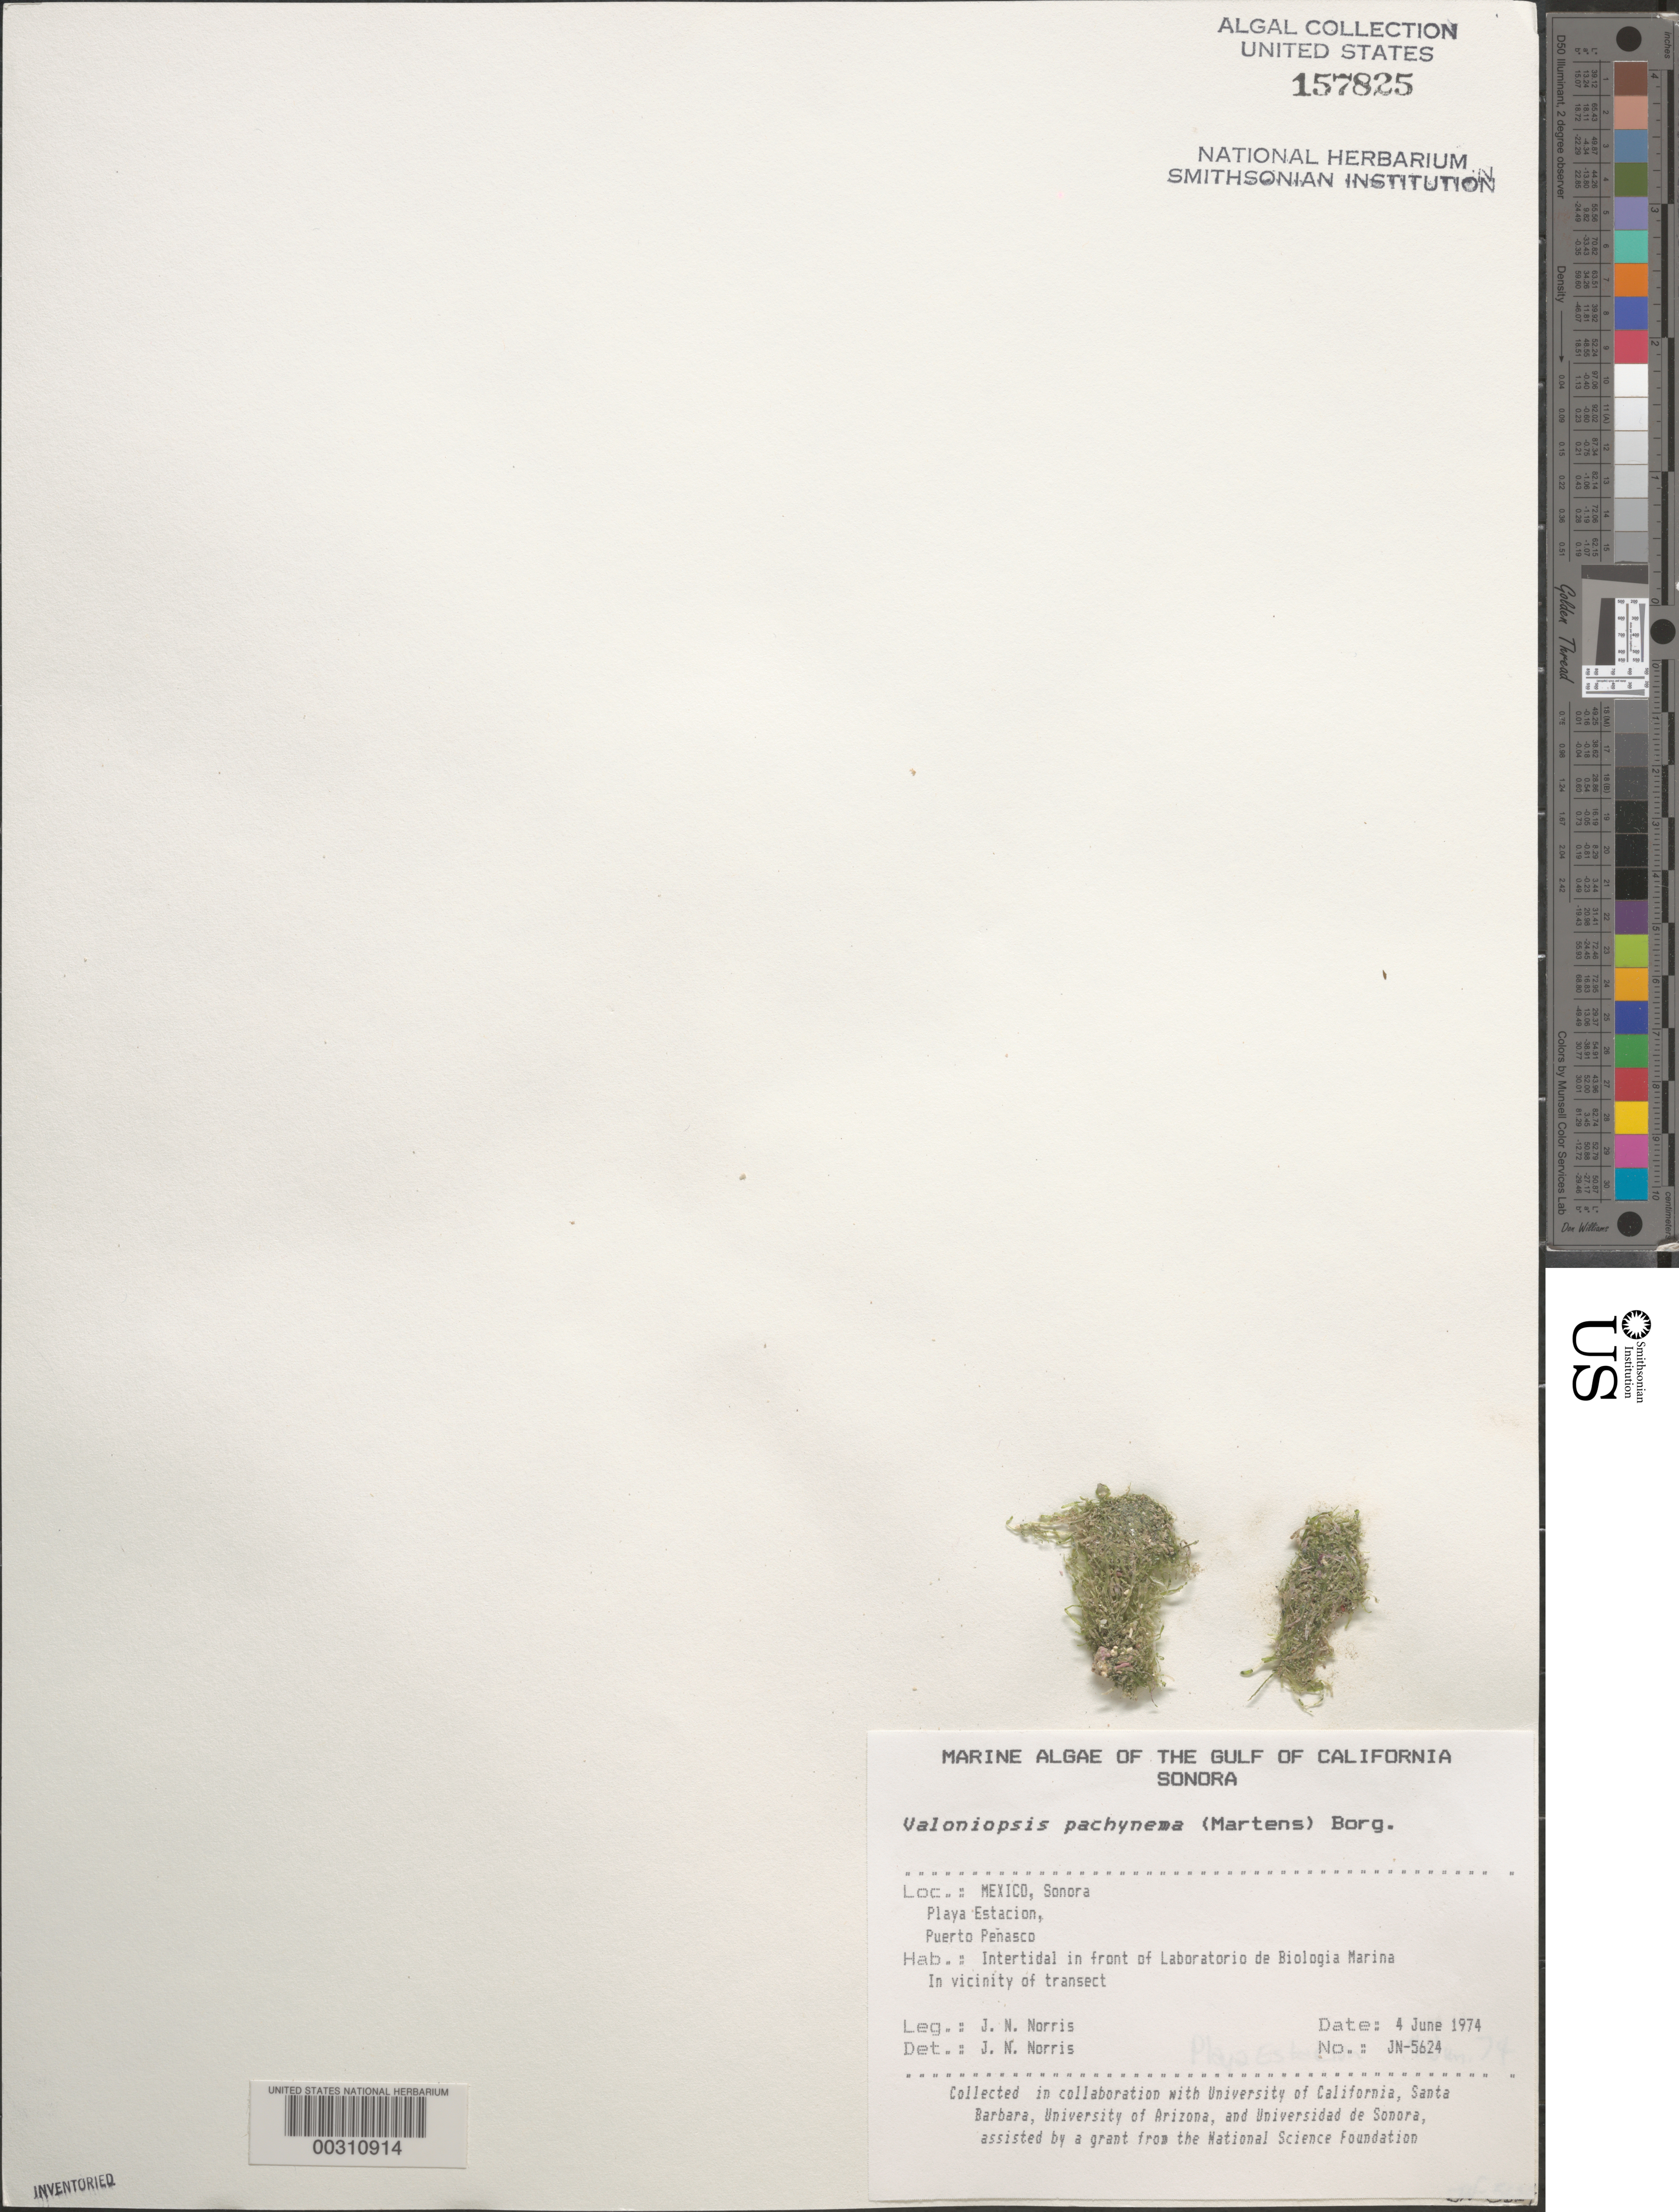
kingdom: Plantae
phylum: Chlorophyta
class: Ulvophyceae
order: Siphonocladales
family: Valoniaceae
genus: Valoniopsis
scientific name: Valoniopsis pachynema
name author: (G. Martens) Børgesen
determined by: Norris, James N.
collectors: J. N. Norris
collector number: JN-5624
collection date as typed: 04 Jun 1974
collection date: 1974-06-04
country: Mexico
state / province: Sonora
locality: Playa Estacion, Puerto Penasco, marine laboratory shore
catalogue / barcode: US 157825